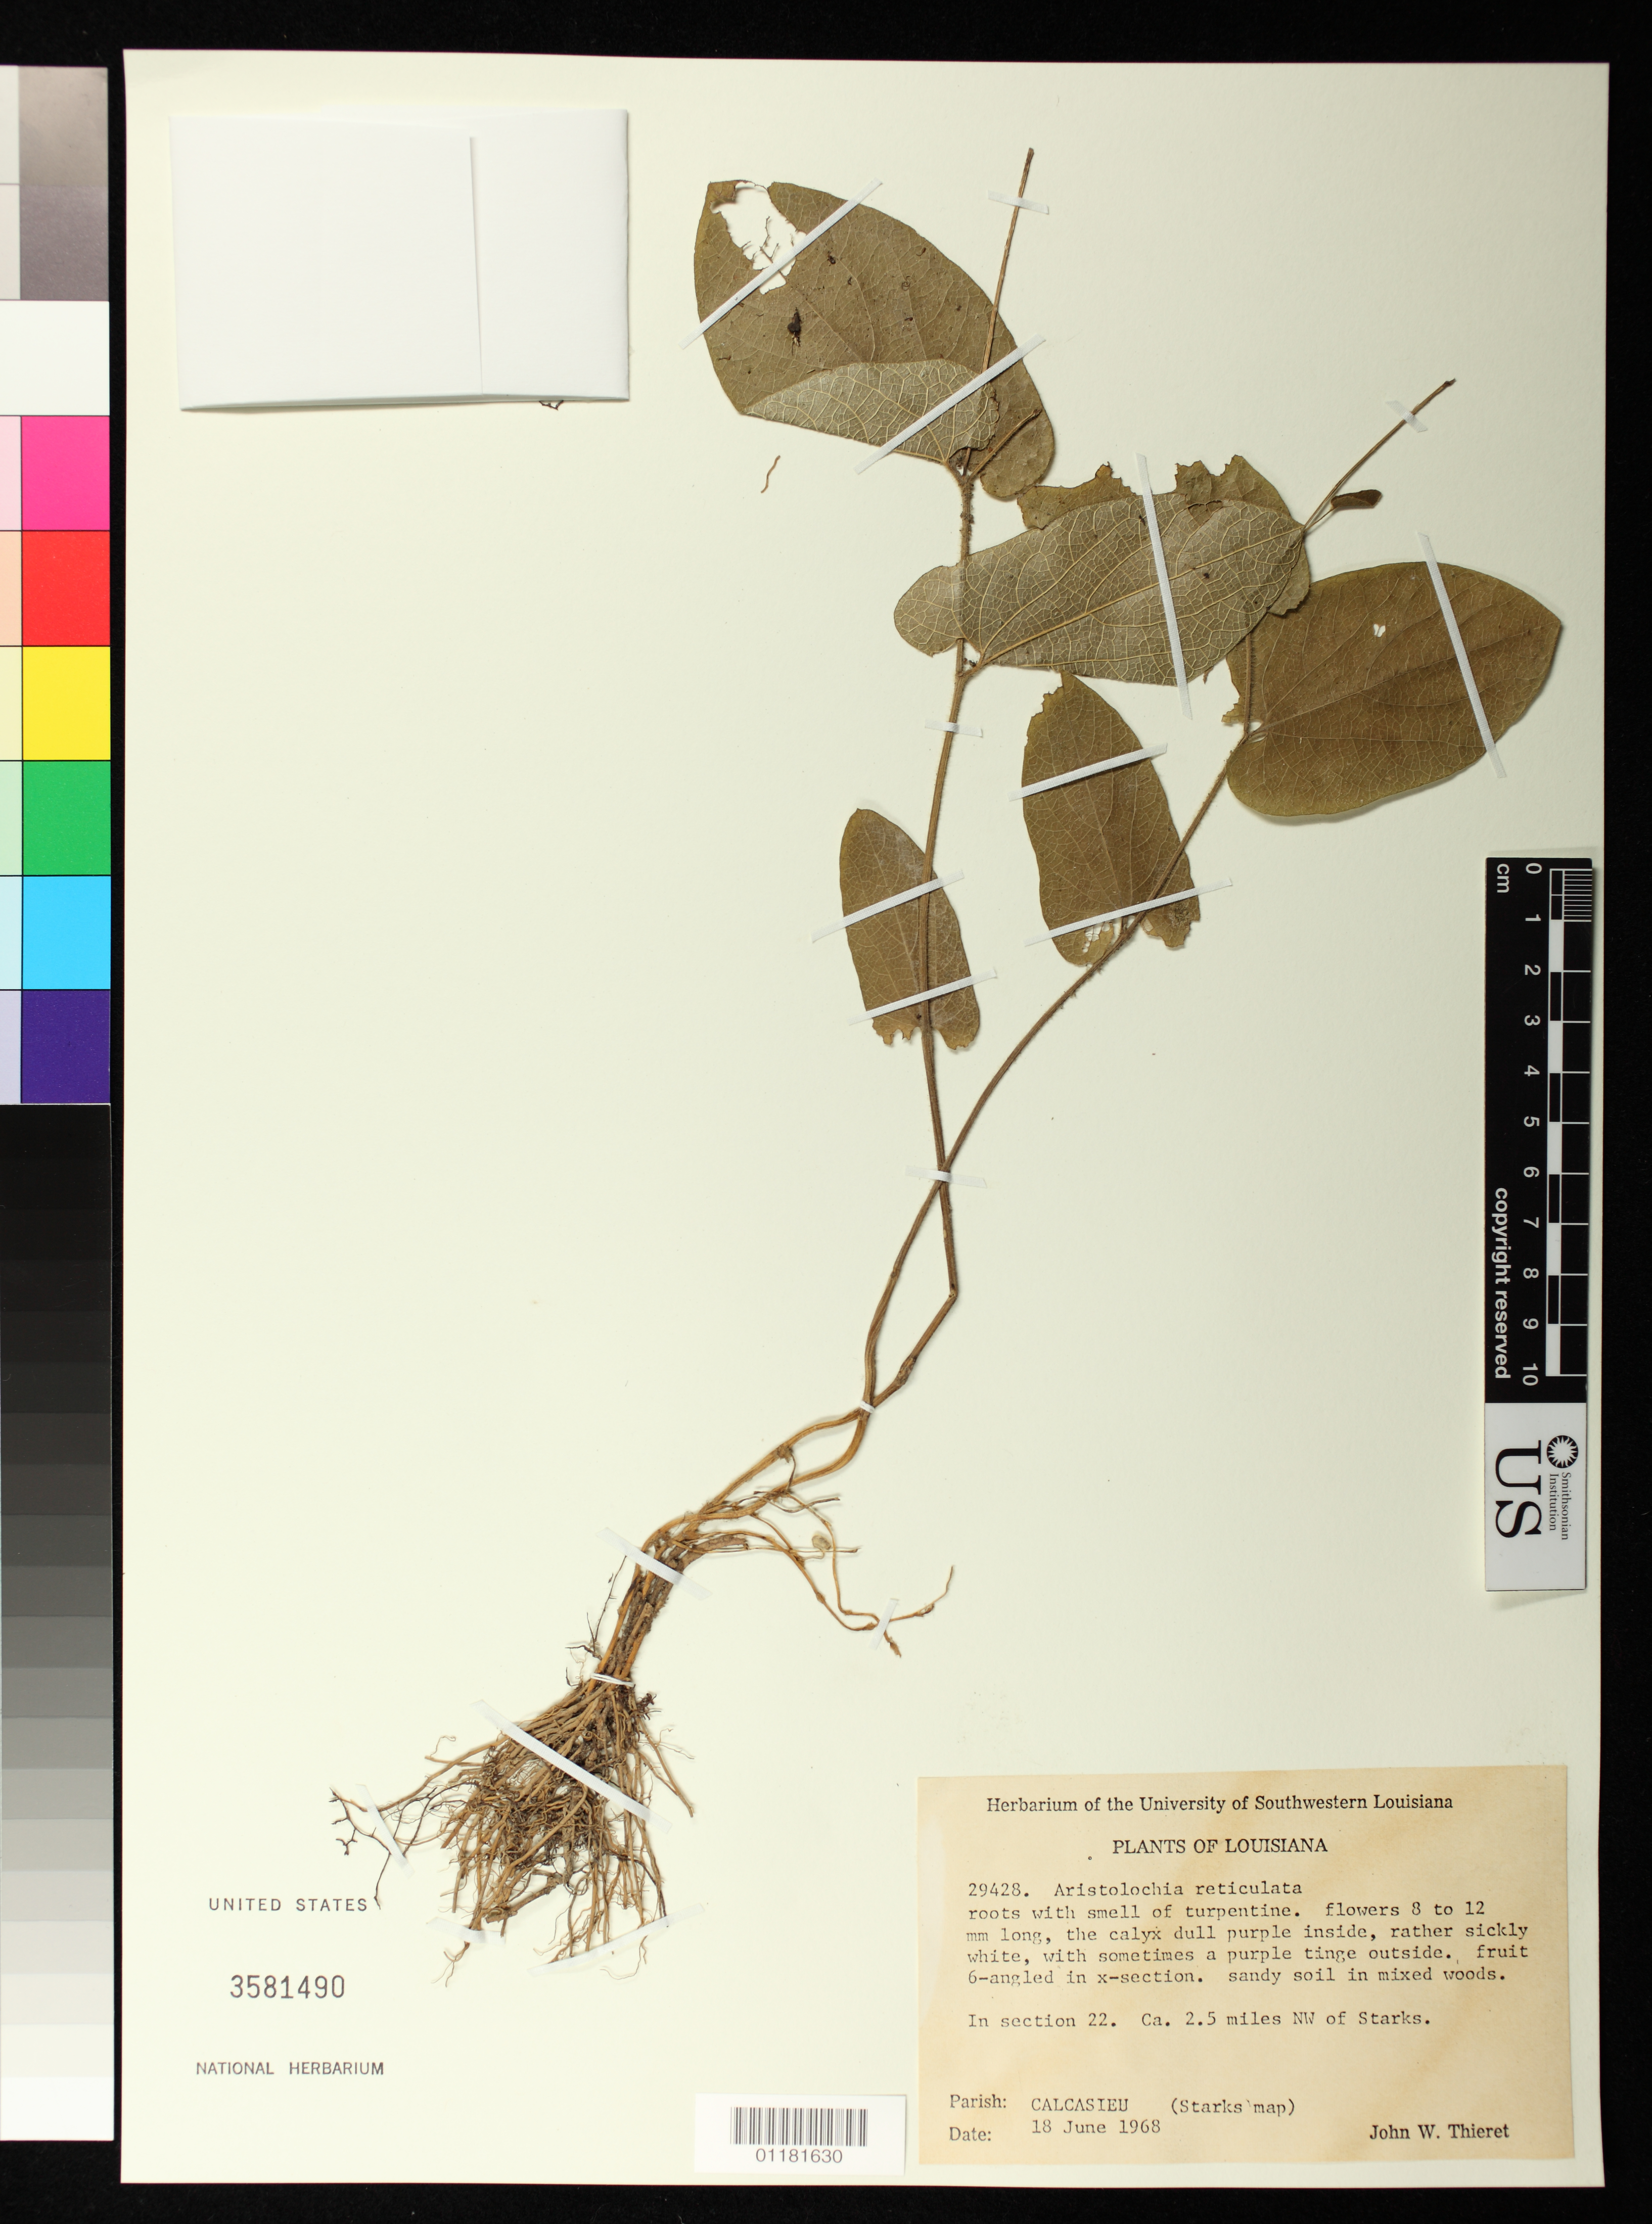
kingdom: Plantae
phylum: Tracheophyta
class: Magnoliopsida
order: Piperales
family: Aristolochiaceae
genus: Aristolochia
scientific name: Aristolochia reticulata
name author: Nutt.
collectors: J. W. Thieret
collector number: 29428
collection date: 1968-06-18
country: United States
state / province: Louisiana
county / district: Calcasieu Parish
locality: In section 22. Ca. 2.5 miles NW of Starks. Calcasieu (Starks map)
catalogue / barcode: US 3581490